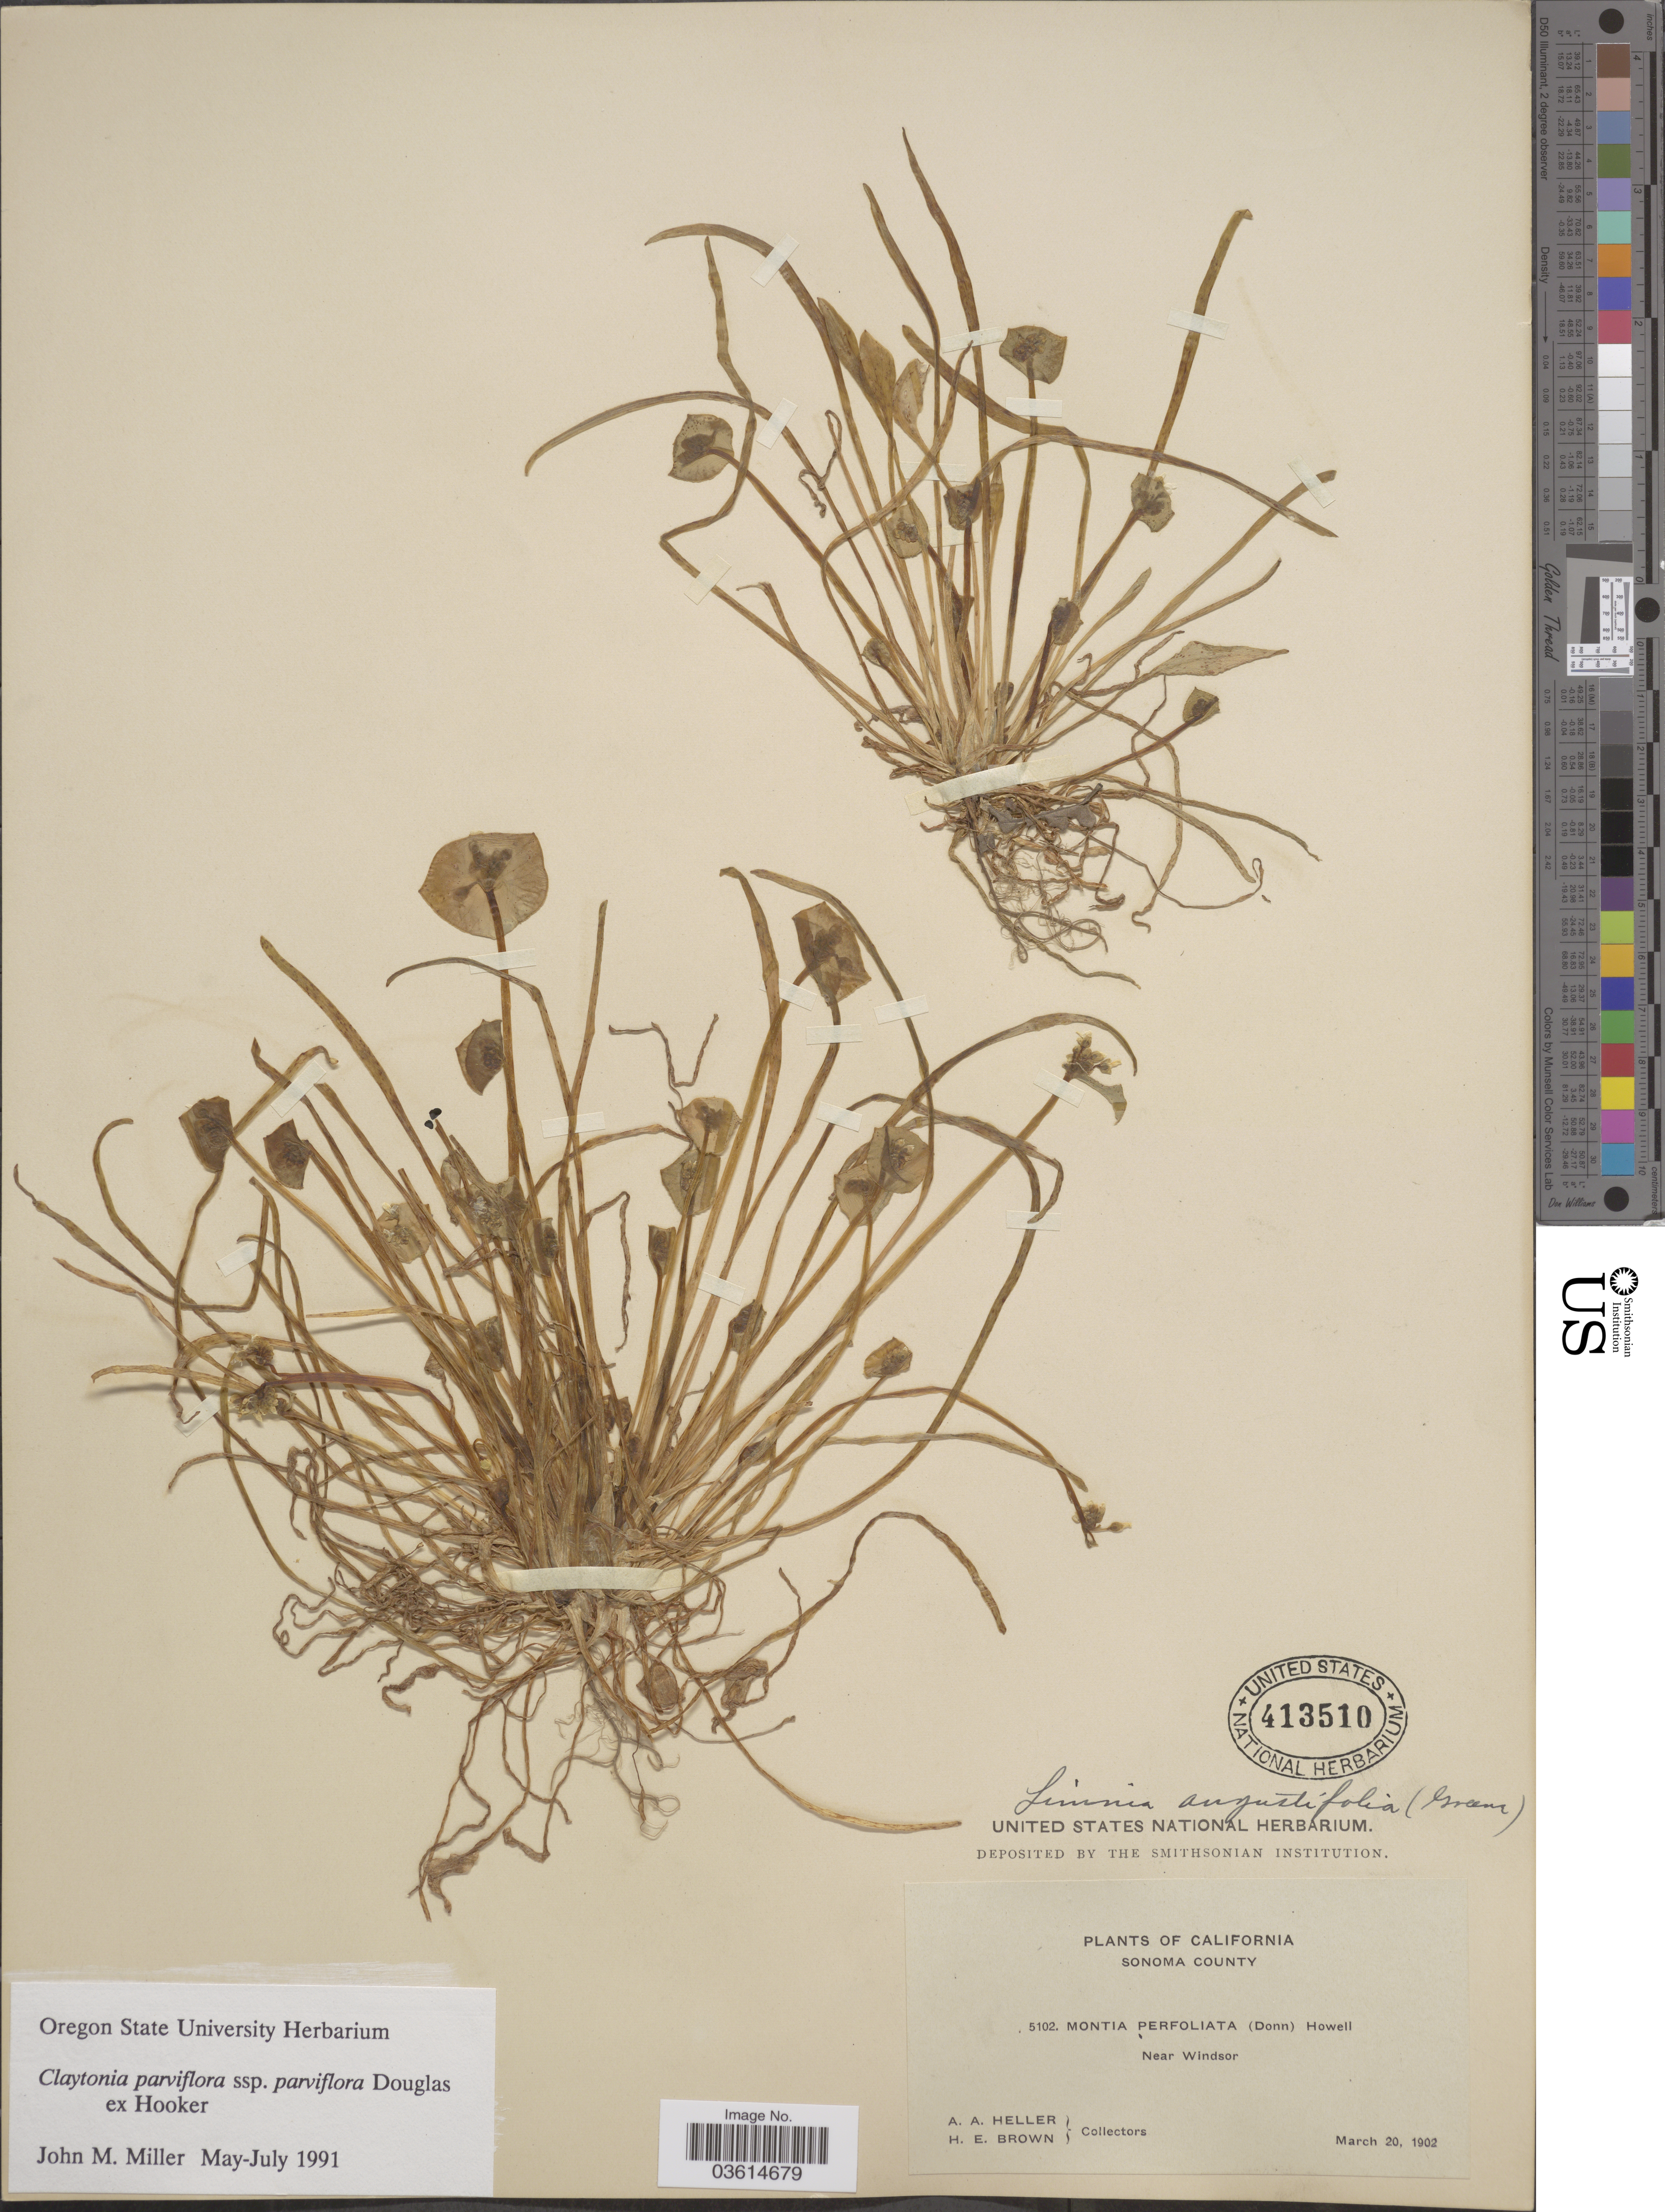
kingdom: Plantae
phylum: Tracheophyta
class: Magnoliopsida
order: Caryophyllales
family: Montiaceae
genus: Claytonia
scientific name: Claytonia parviflora subsp. parviflora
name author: Douglas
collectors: A. A. Heller & H. E. Brown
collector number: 5102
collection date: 1902-03-20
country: United States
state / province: California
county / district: Sonoma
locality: Sonoma County. Near Windsor.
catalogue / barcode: US 413510